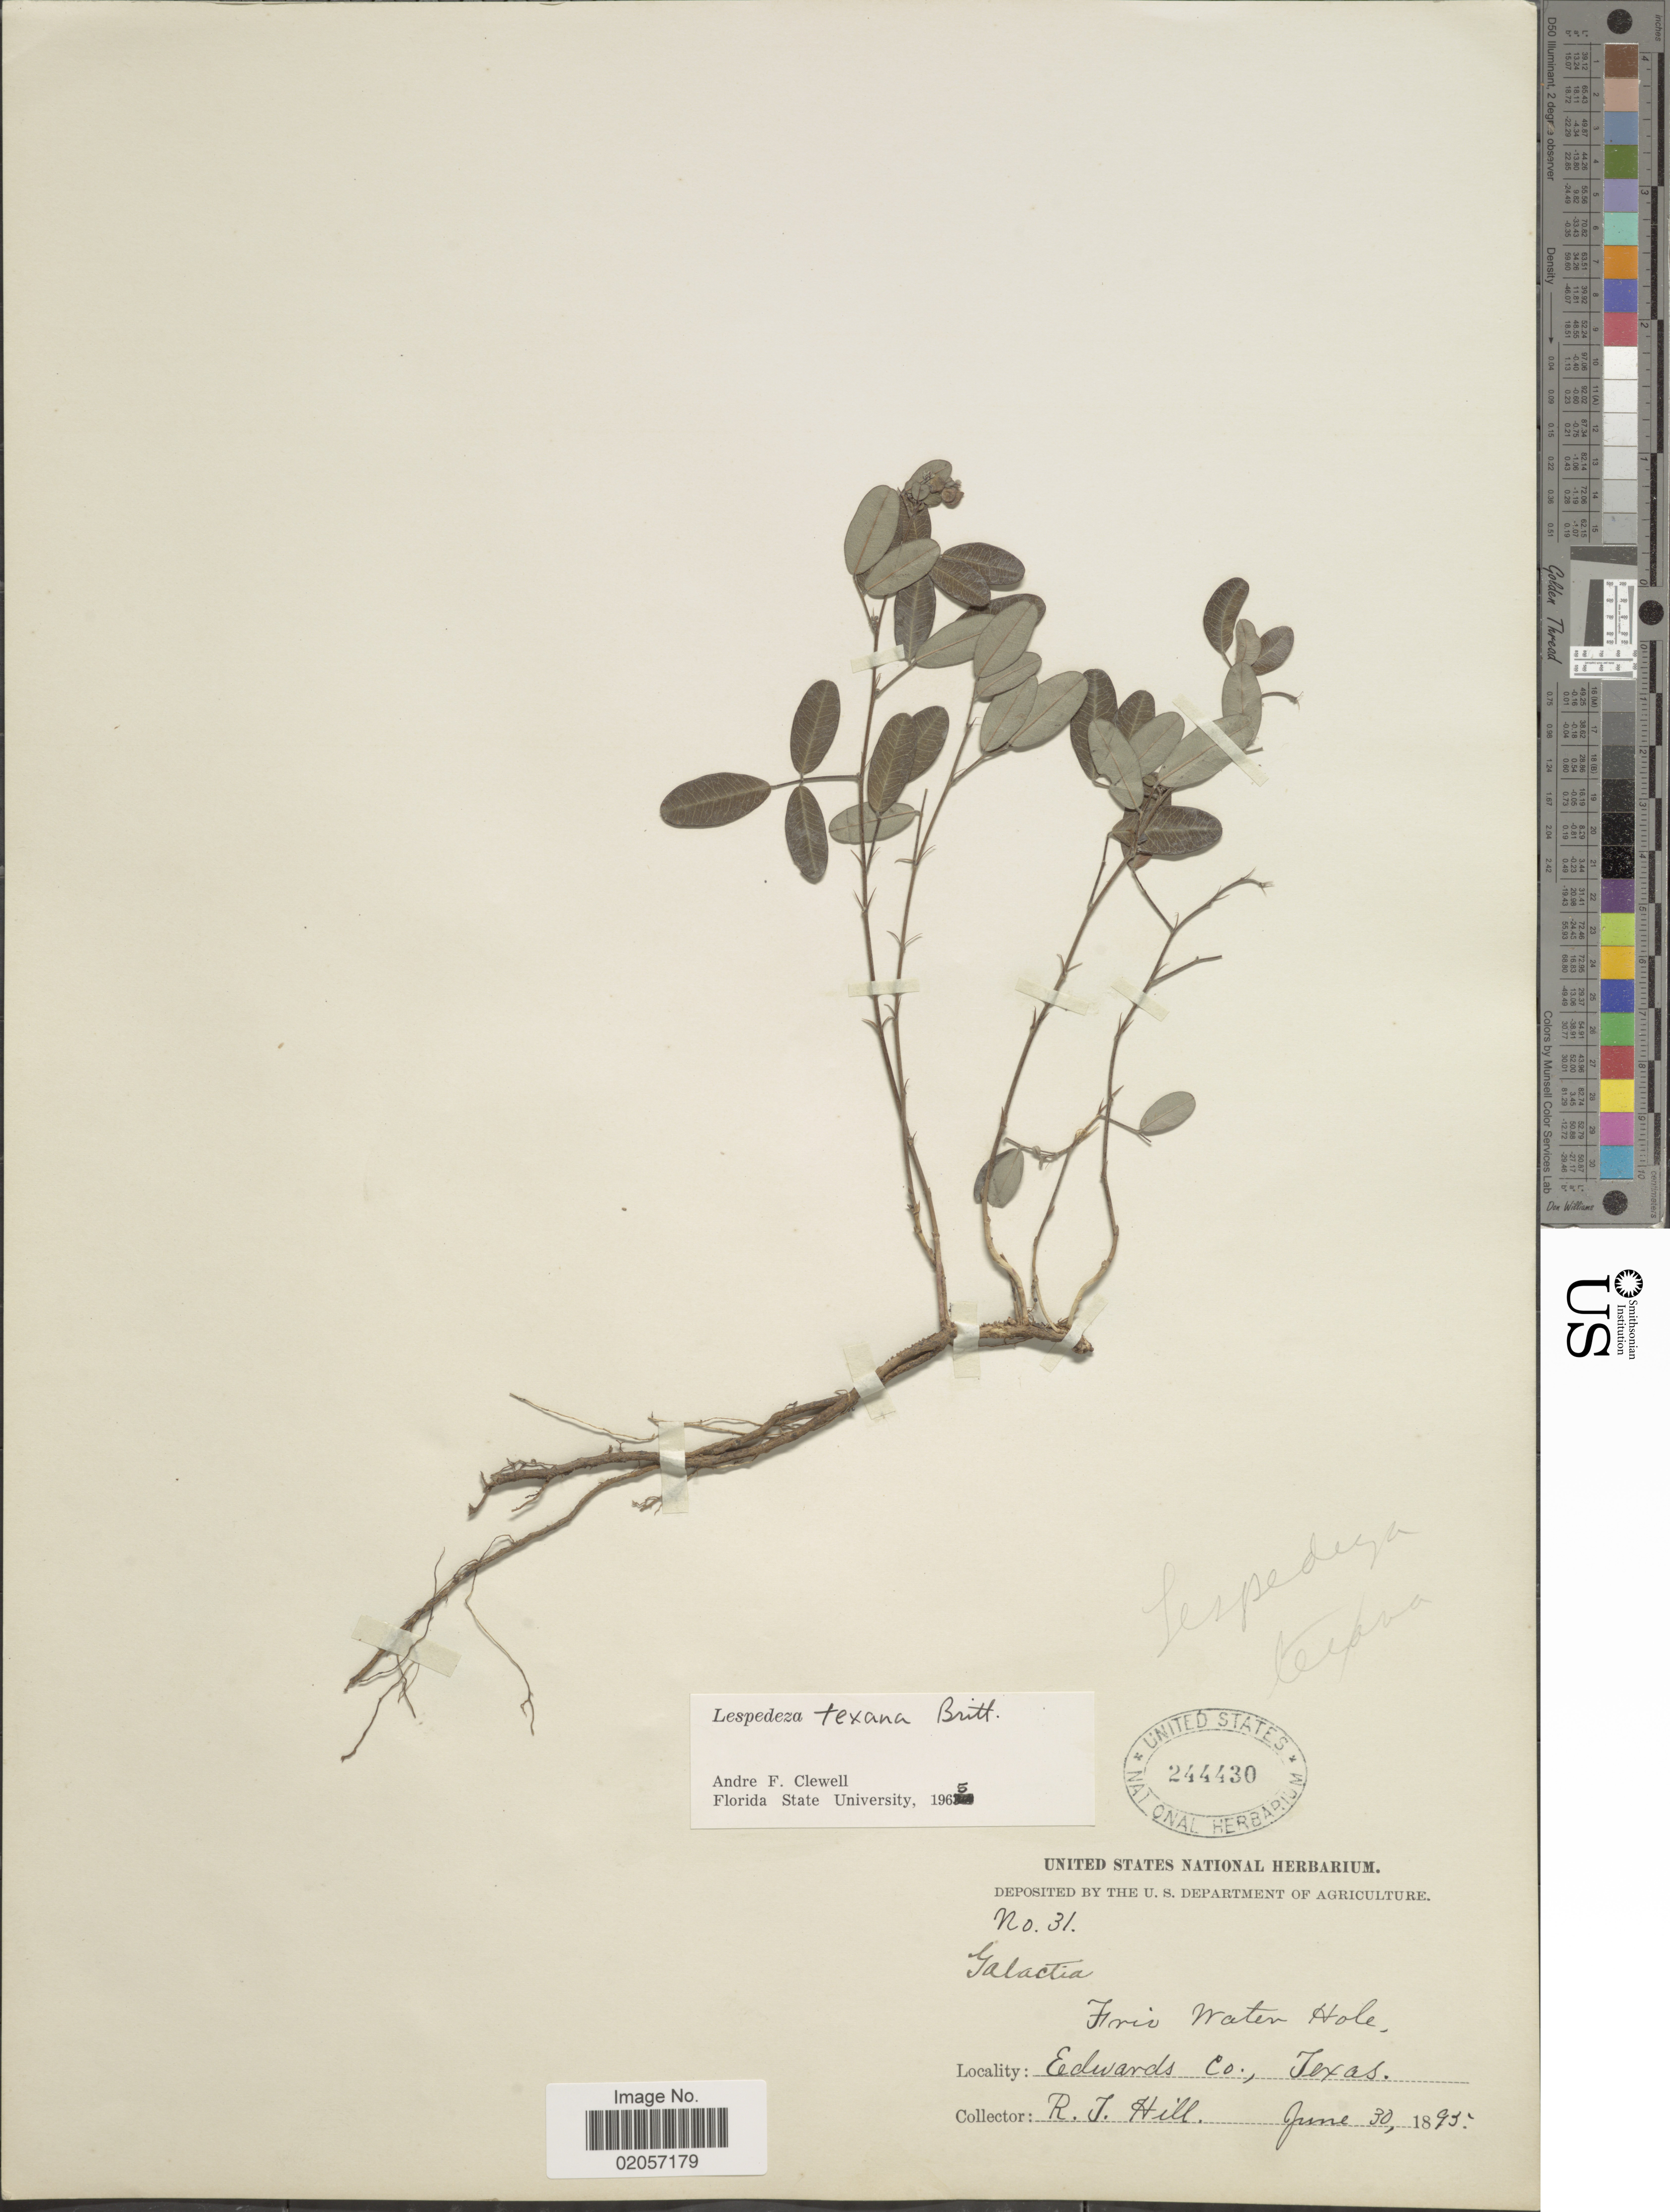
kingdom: Plantae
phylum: Tracheophyta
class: Magnoliopsida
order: Fabales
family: Fabaceae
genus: Lespedeza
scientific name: Lespedeza texana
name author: Britton in Small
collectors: R. J. Hill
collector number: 31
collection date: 1895-06-30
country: United States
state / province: Texas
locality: Edwards Co.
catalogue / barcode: US 244430